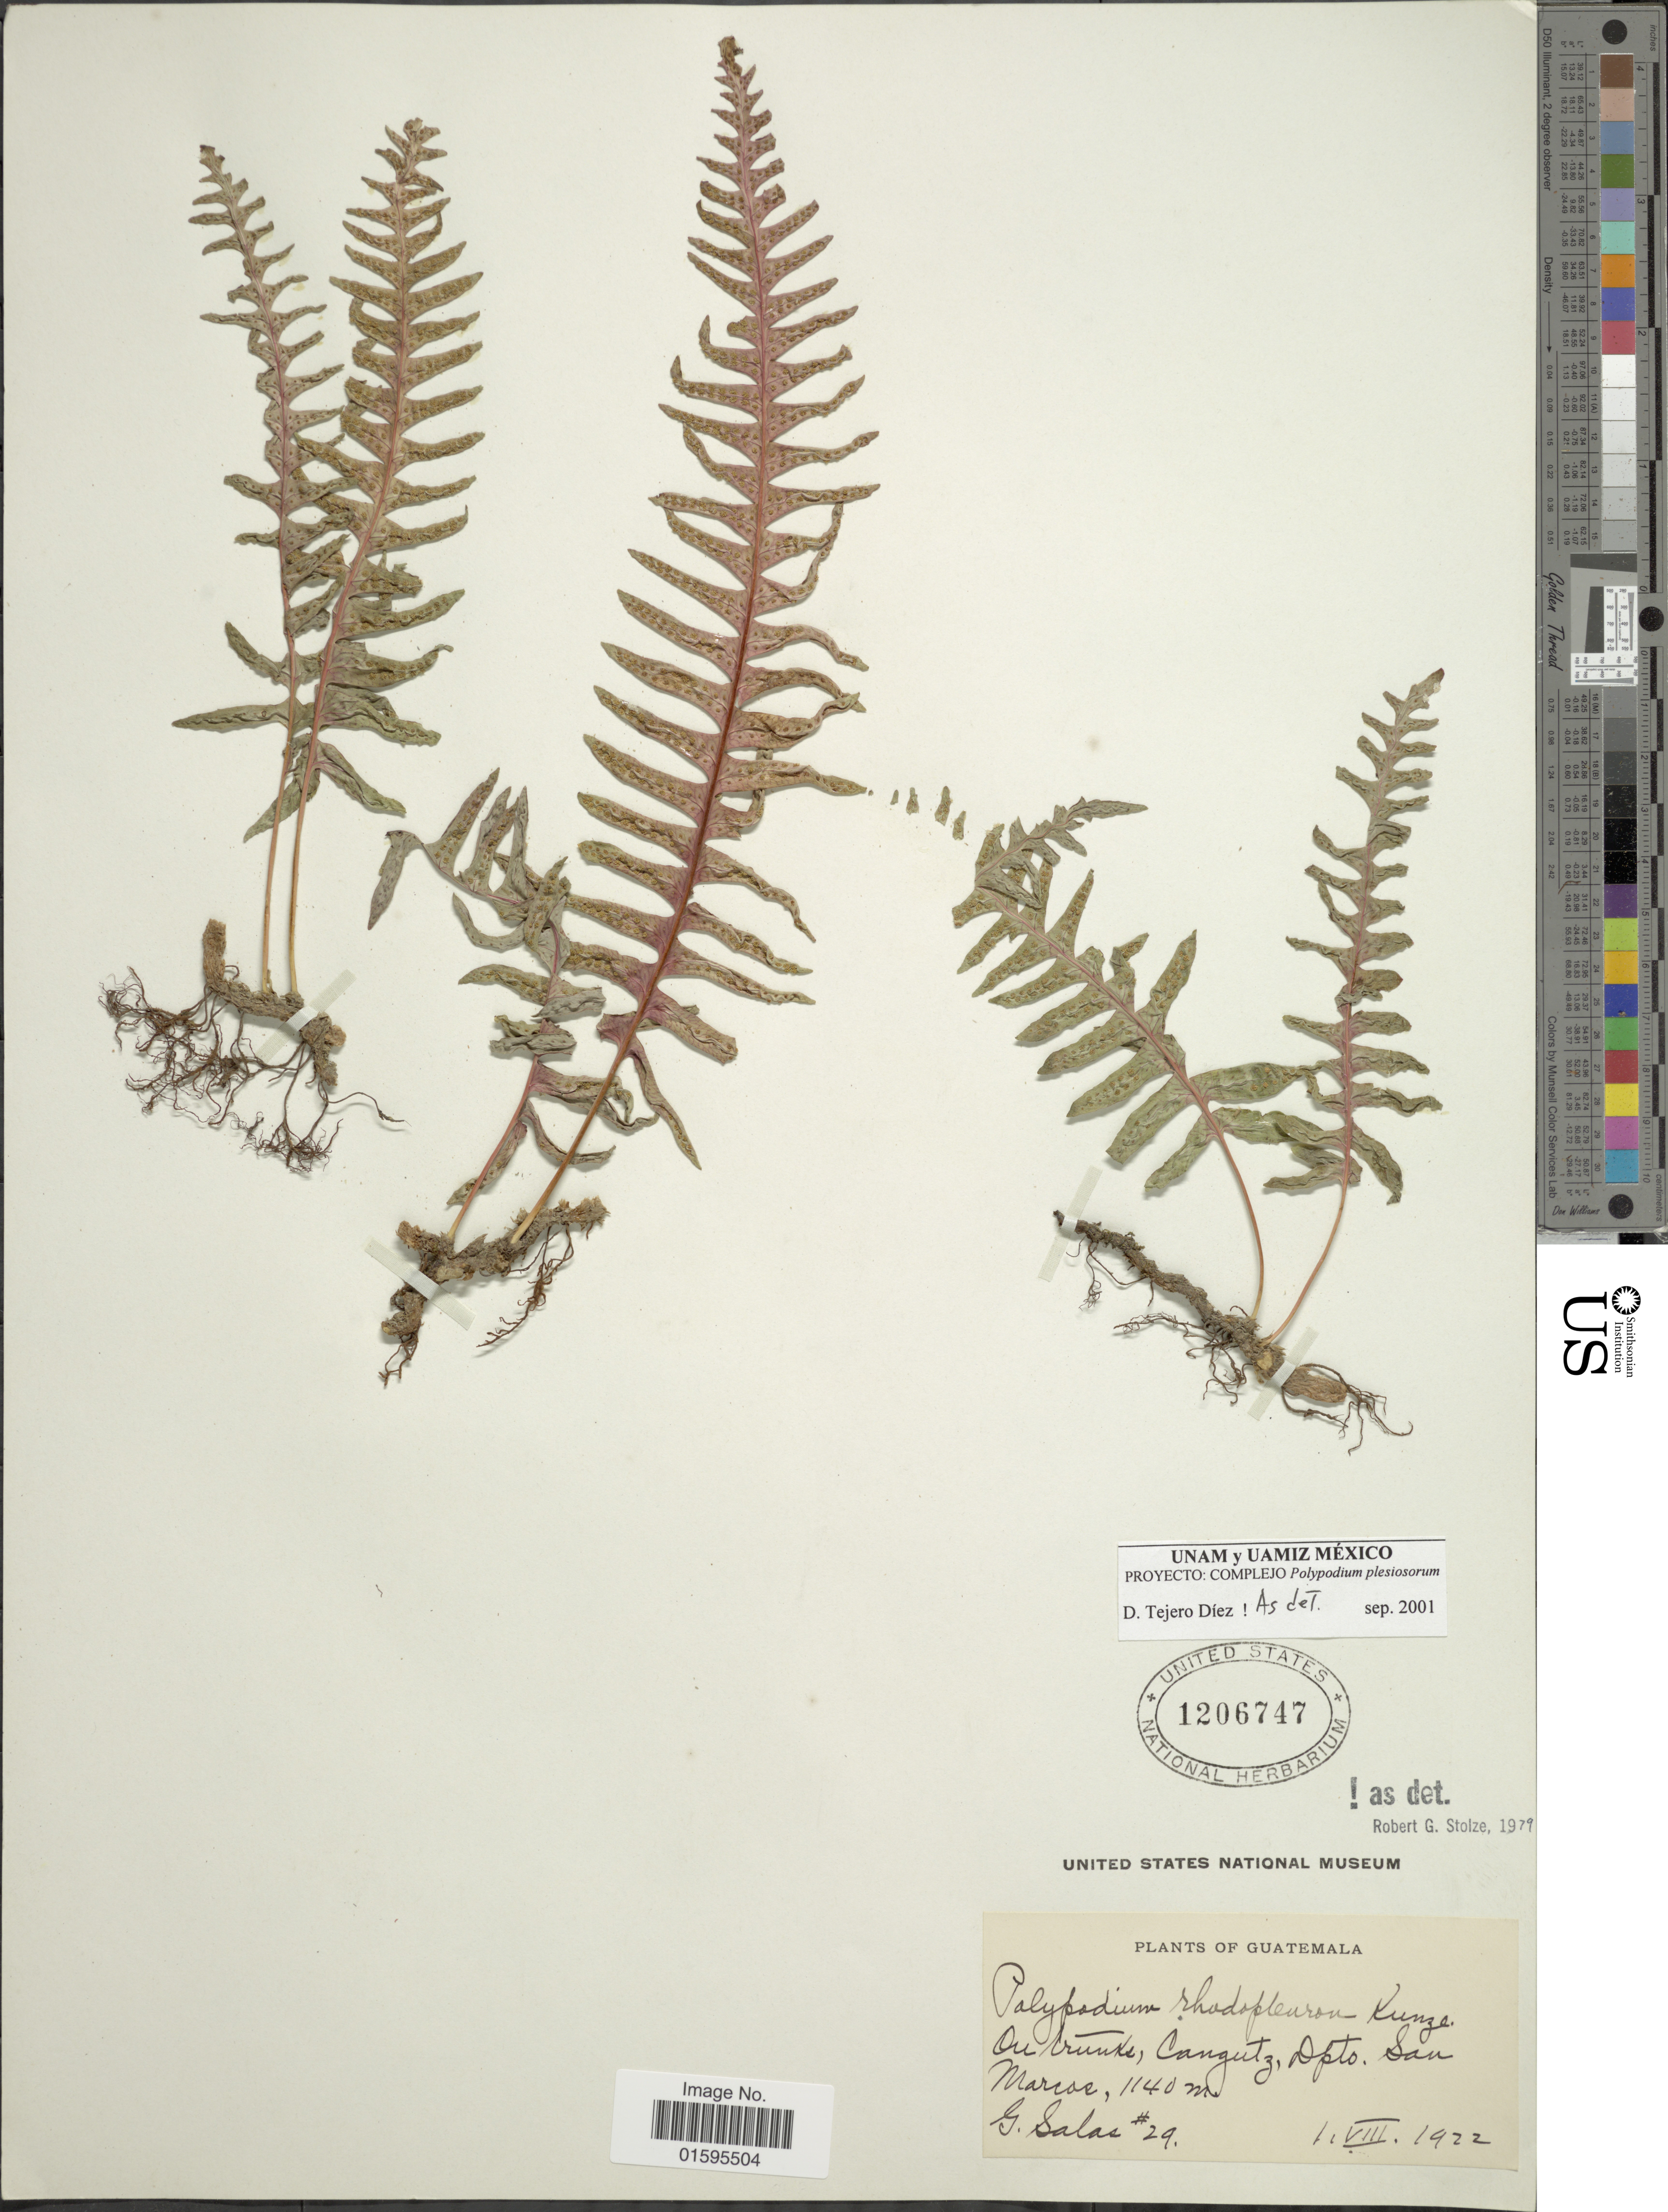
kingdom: Plantae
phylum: Tracheophyta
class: Polypodiopsida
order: Polypodiales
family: Polypodiaceae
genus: Polypodium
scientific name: Polypodium rhodopleuron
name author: Kunze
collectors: G. Salas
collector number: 29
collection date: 1922-08-01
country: Guatemala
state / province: San Marcos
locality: On banks, Cangutz, Dpto. San Marcos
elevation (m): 1140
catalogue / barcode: US 1206747